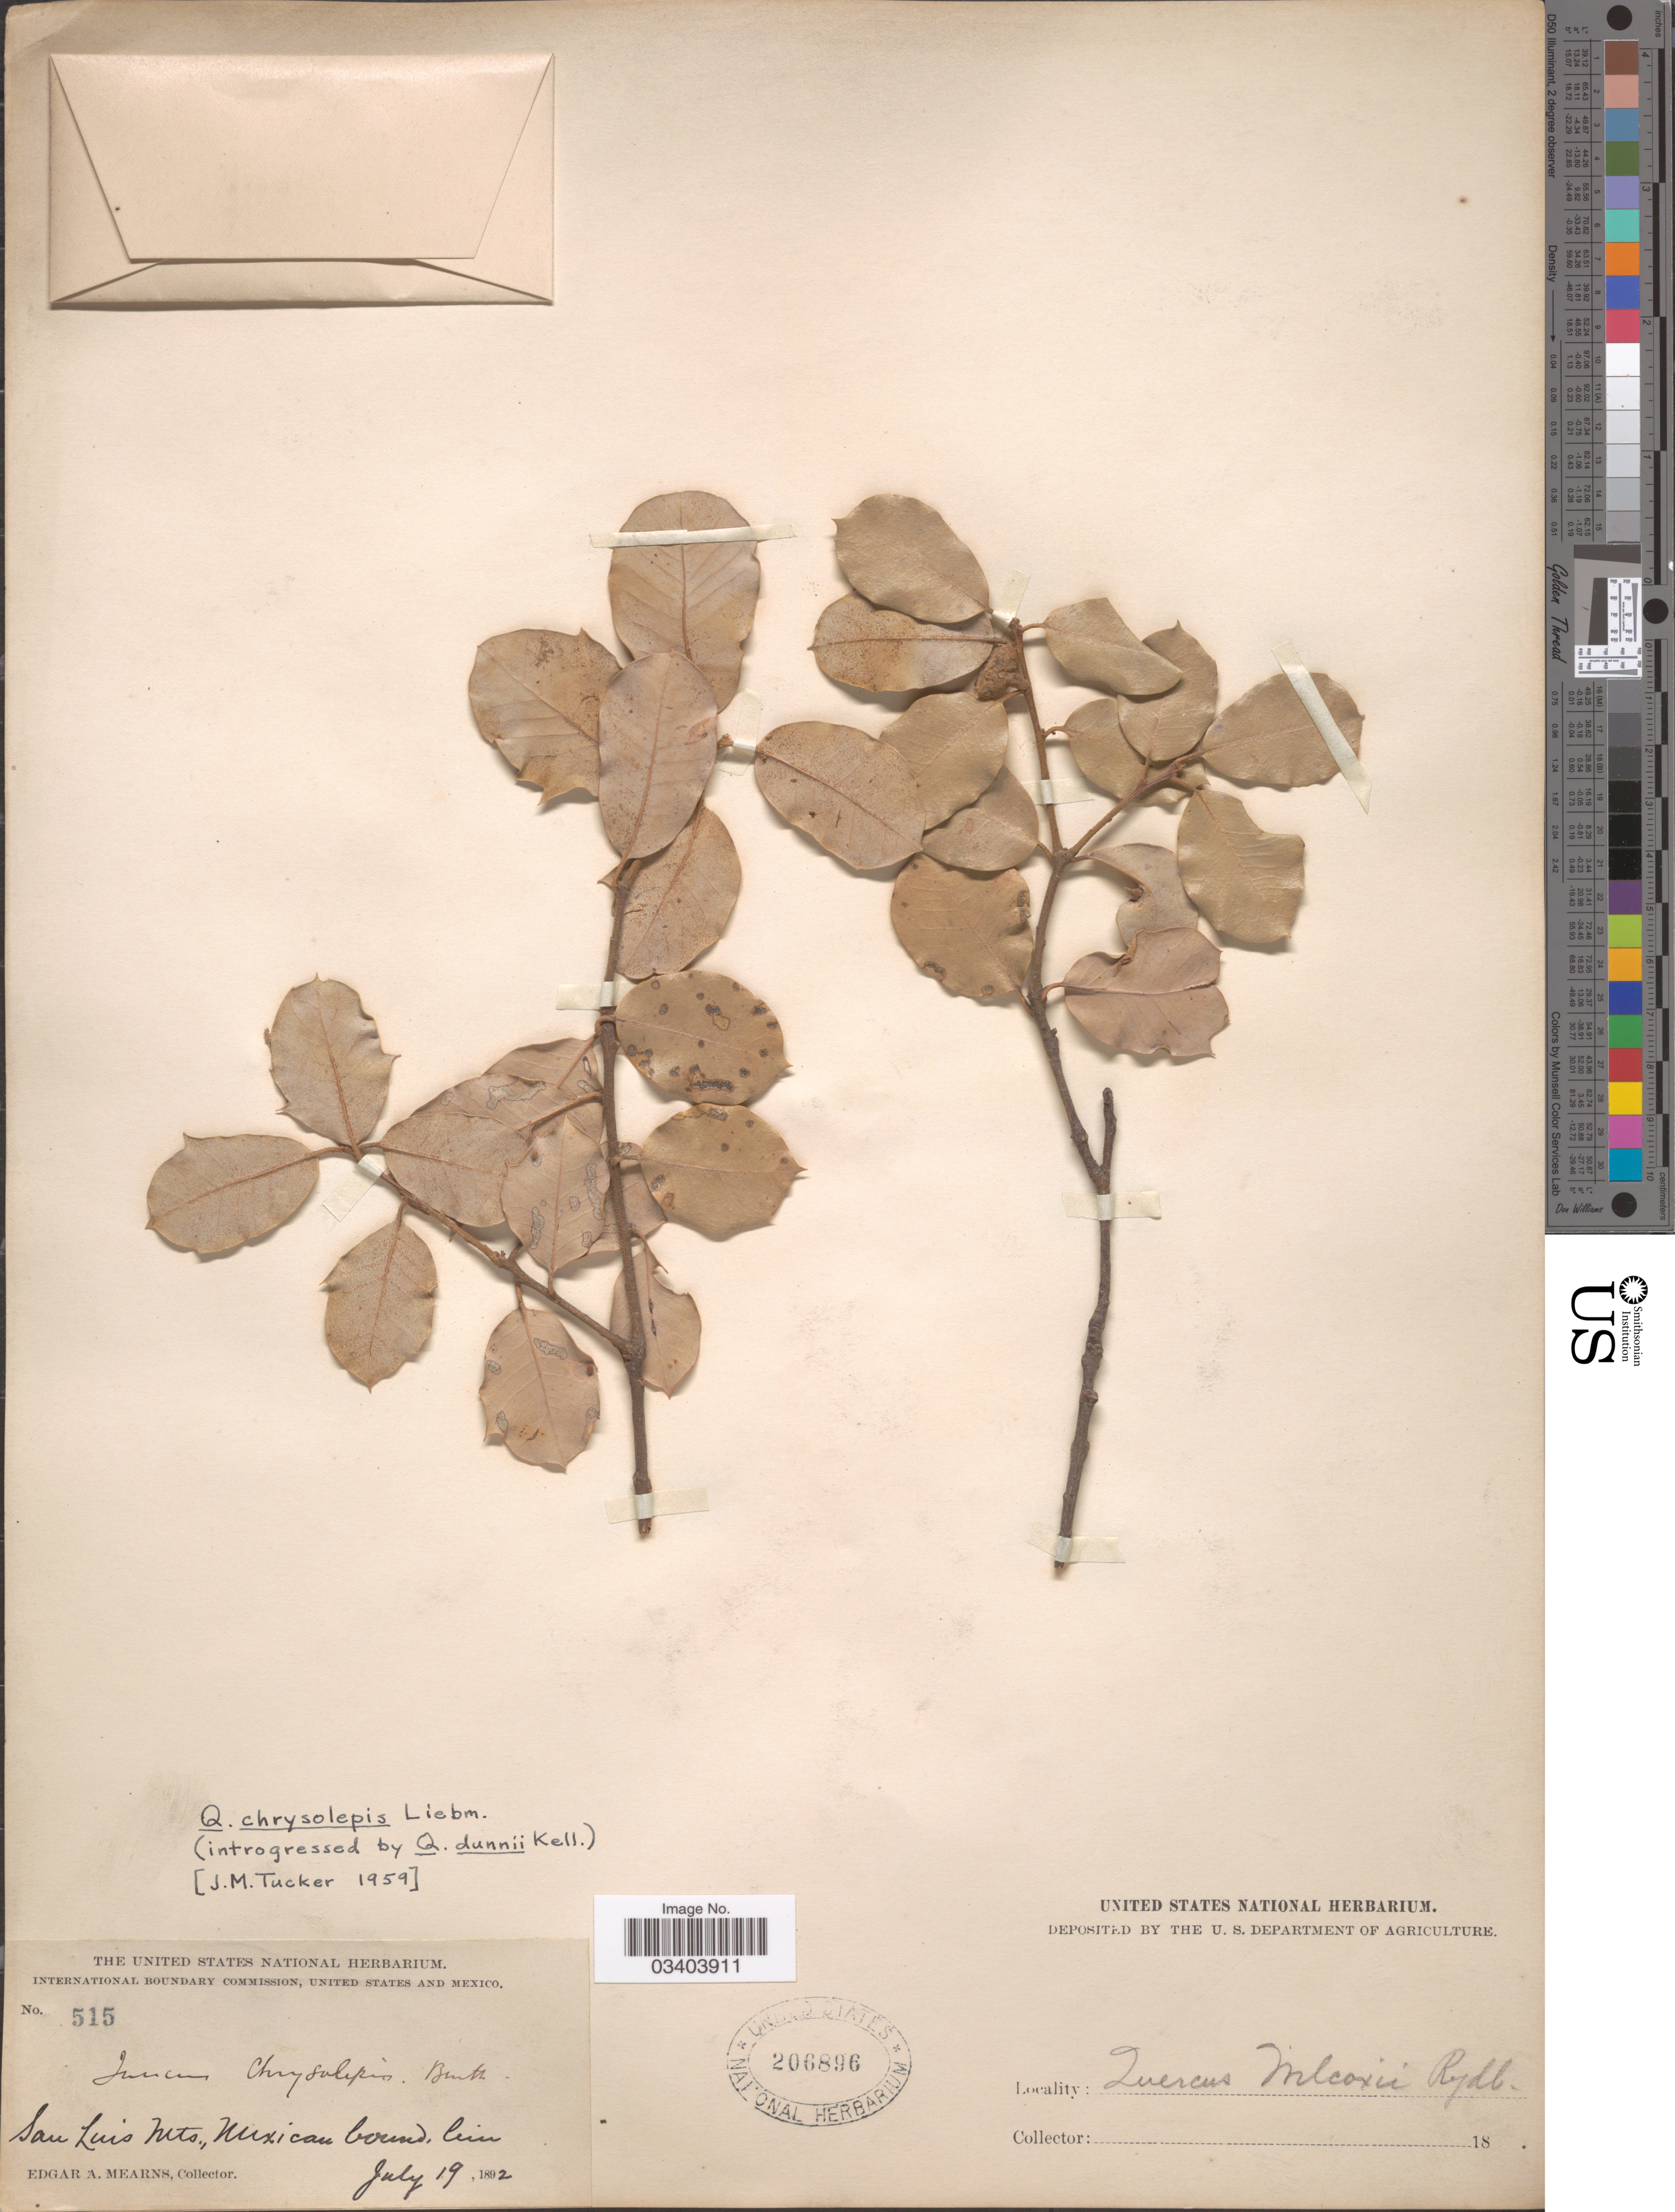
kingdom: Plantae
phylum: Tracheophyta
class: Magnoliopsida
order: Fagales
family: Fagaceae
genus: Quercus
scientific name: Quercus chrysolepis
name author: Liebm.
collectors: E. A. Mearns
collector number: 515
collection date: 1892-07-19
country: United States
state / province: Arizona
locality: San Luis Mts., Mexican bound, line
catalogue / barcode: US 206896